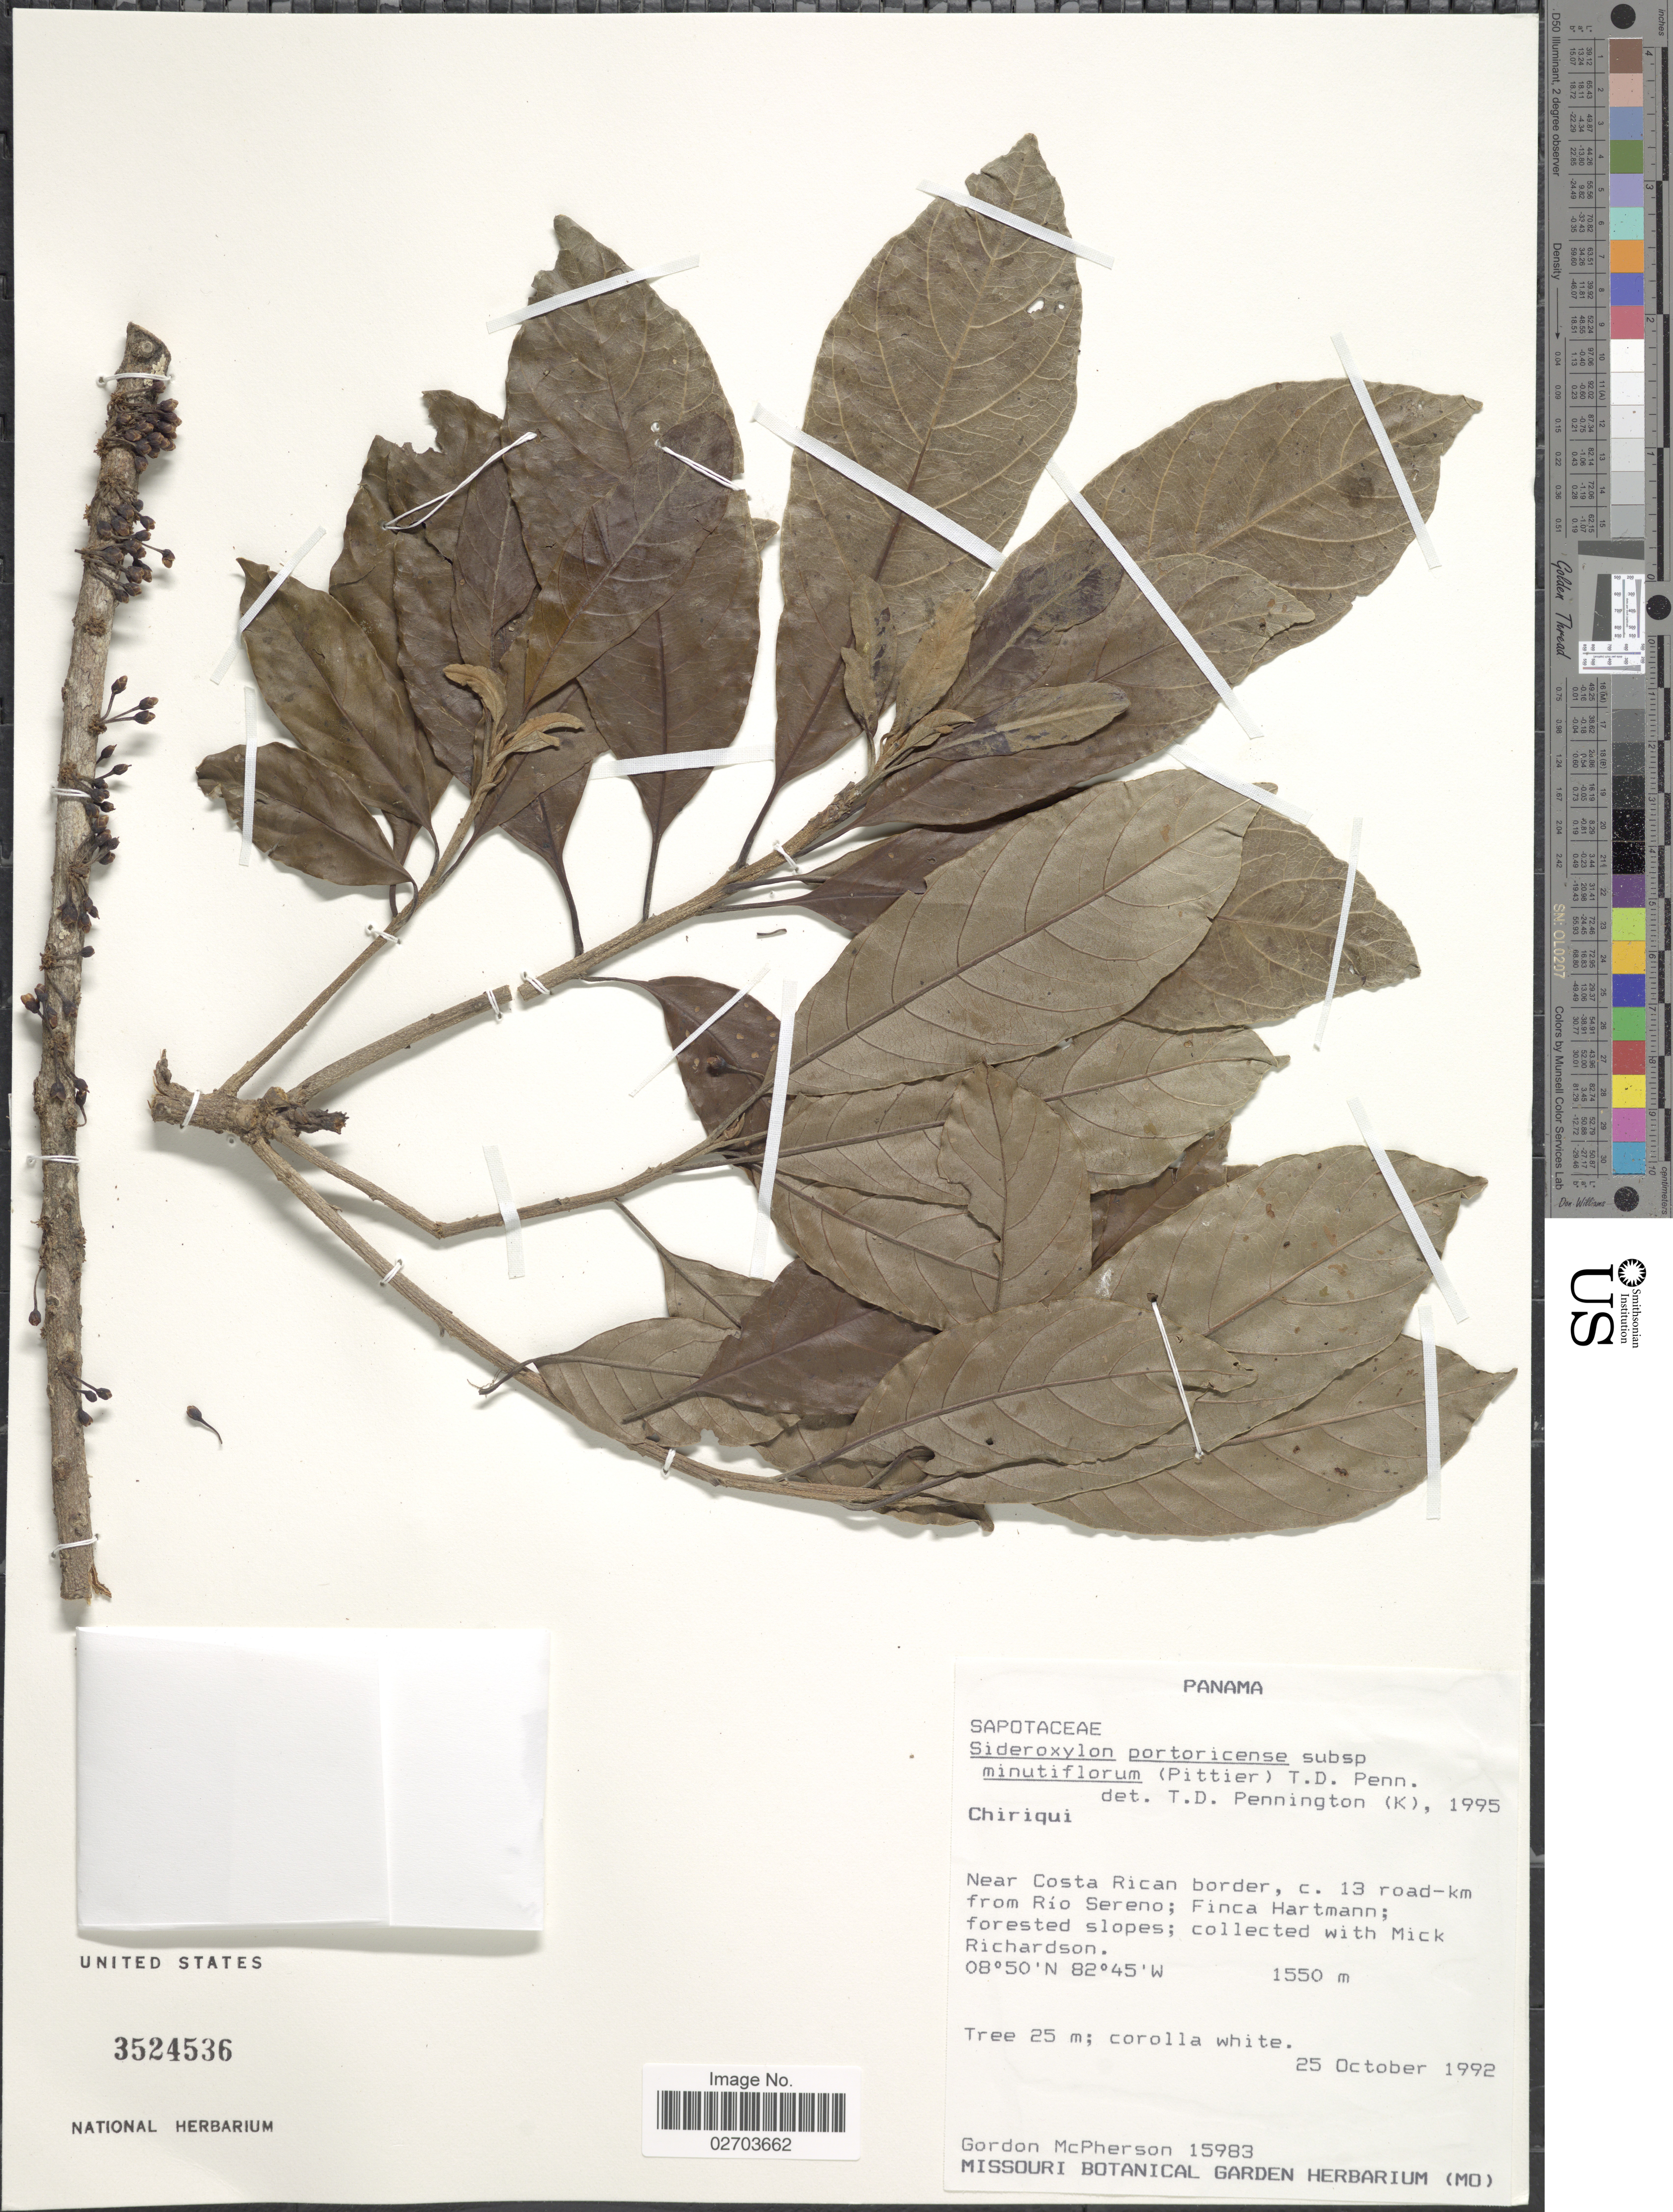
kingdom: Plantae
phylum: Tracheophyta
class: Magnoliopsida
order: Ericales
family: Sapotaceae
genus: Sideroxylon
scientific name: Sideroxylon portoricense subsp. minutiflorum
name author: (Pittier) T.D. Penn.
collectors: G. D. McPherson & M. Richardson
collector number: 15983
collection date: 1992-10-25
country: Panama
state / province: Chiriqui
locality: Near Costa Rican border, c. 13 road-km from Rio Sereno; Finca Hartmann; forested slopes.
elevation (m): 1550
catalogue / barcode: US 3524536